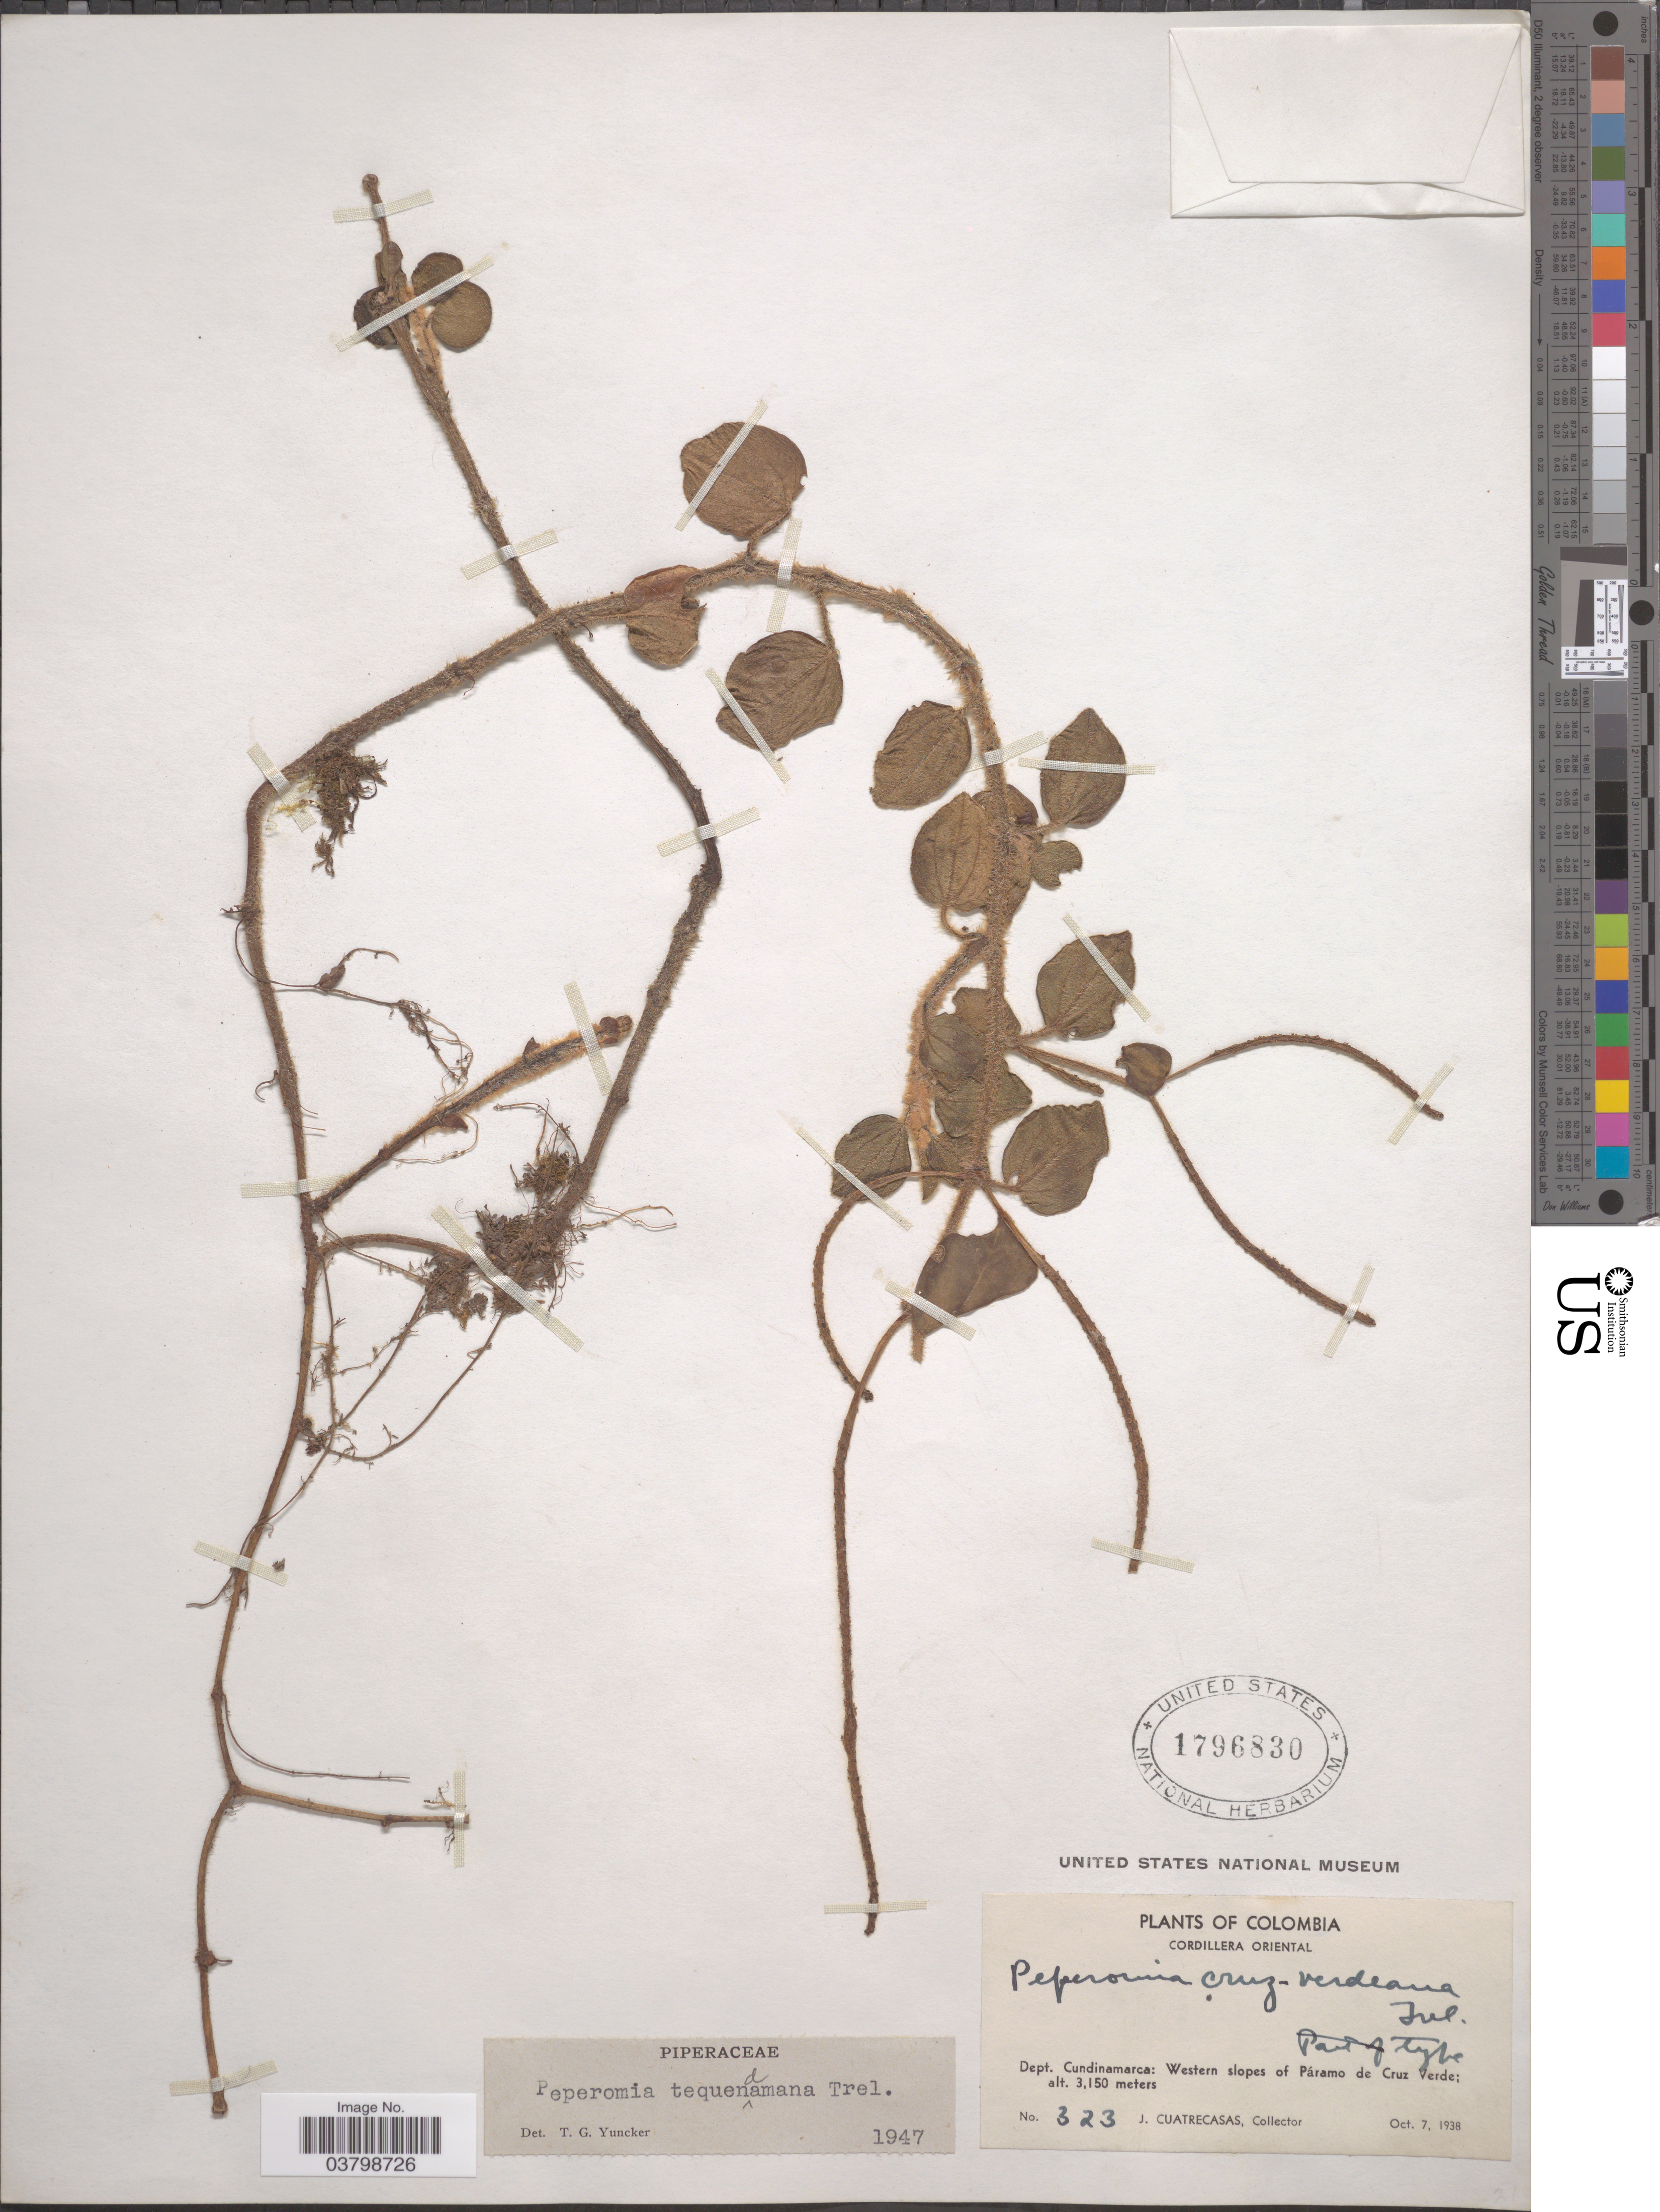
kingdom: Plantae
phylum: Tracheophyta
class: Magnoliopsida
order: Piperales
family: Piperaceae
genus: Peperomia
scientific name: Peperomia tequendamana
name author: Trel.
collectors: J. Cuatrecasas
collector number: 323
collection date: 1938-10-07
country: Colombia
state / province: Cundinamarca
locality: Cordillera Oriental. Dept. Cundinamarca: Western slopes of Páramo de Cruz Verde.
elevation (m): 3150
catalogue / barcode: US 1796830